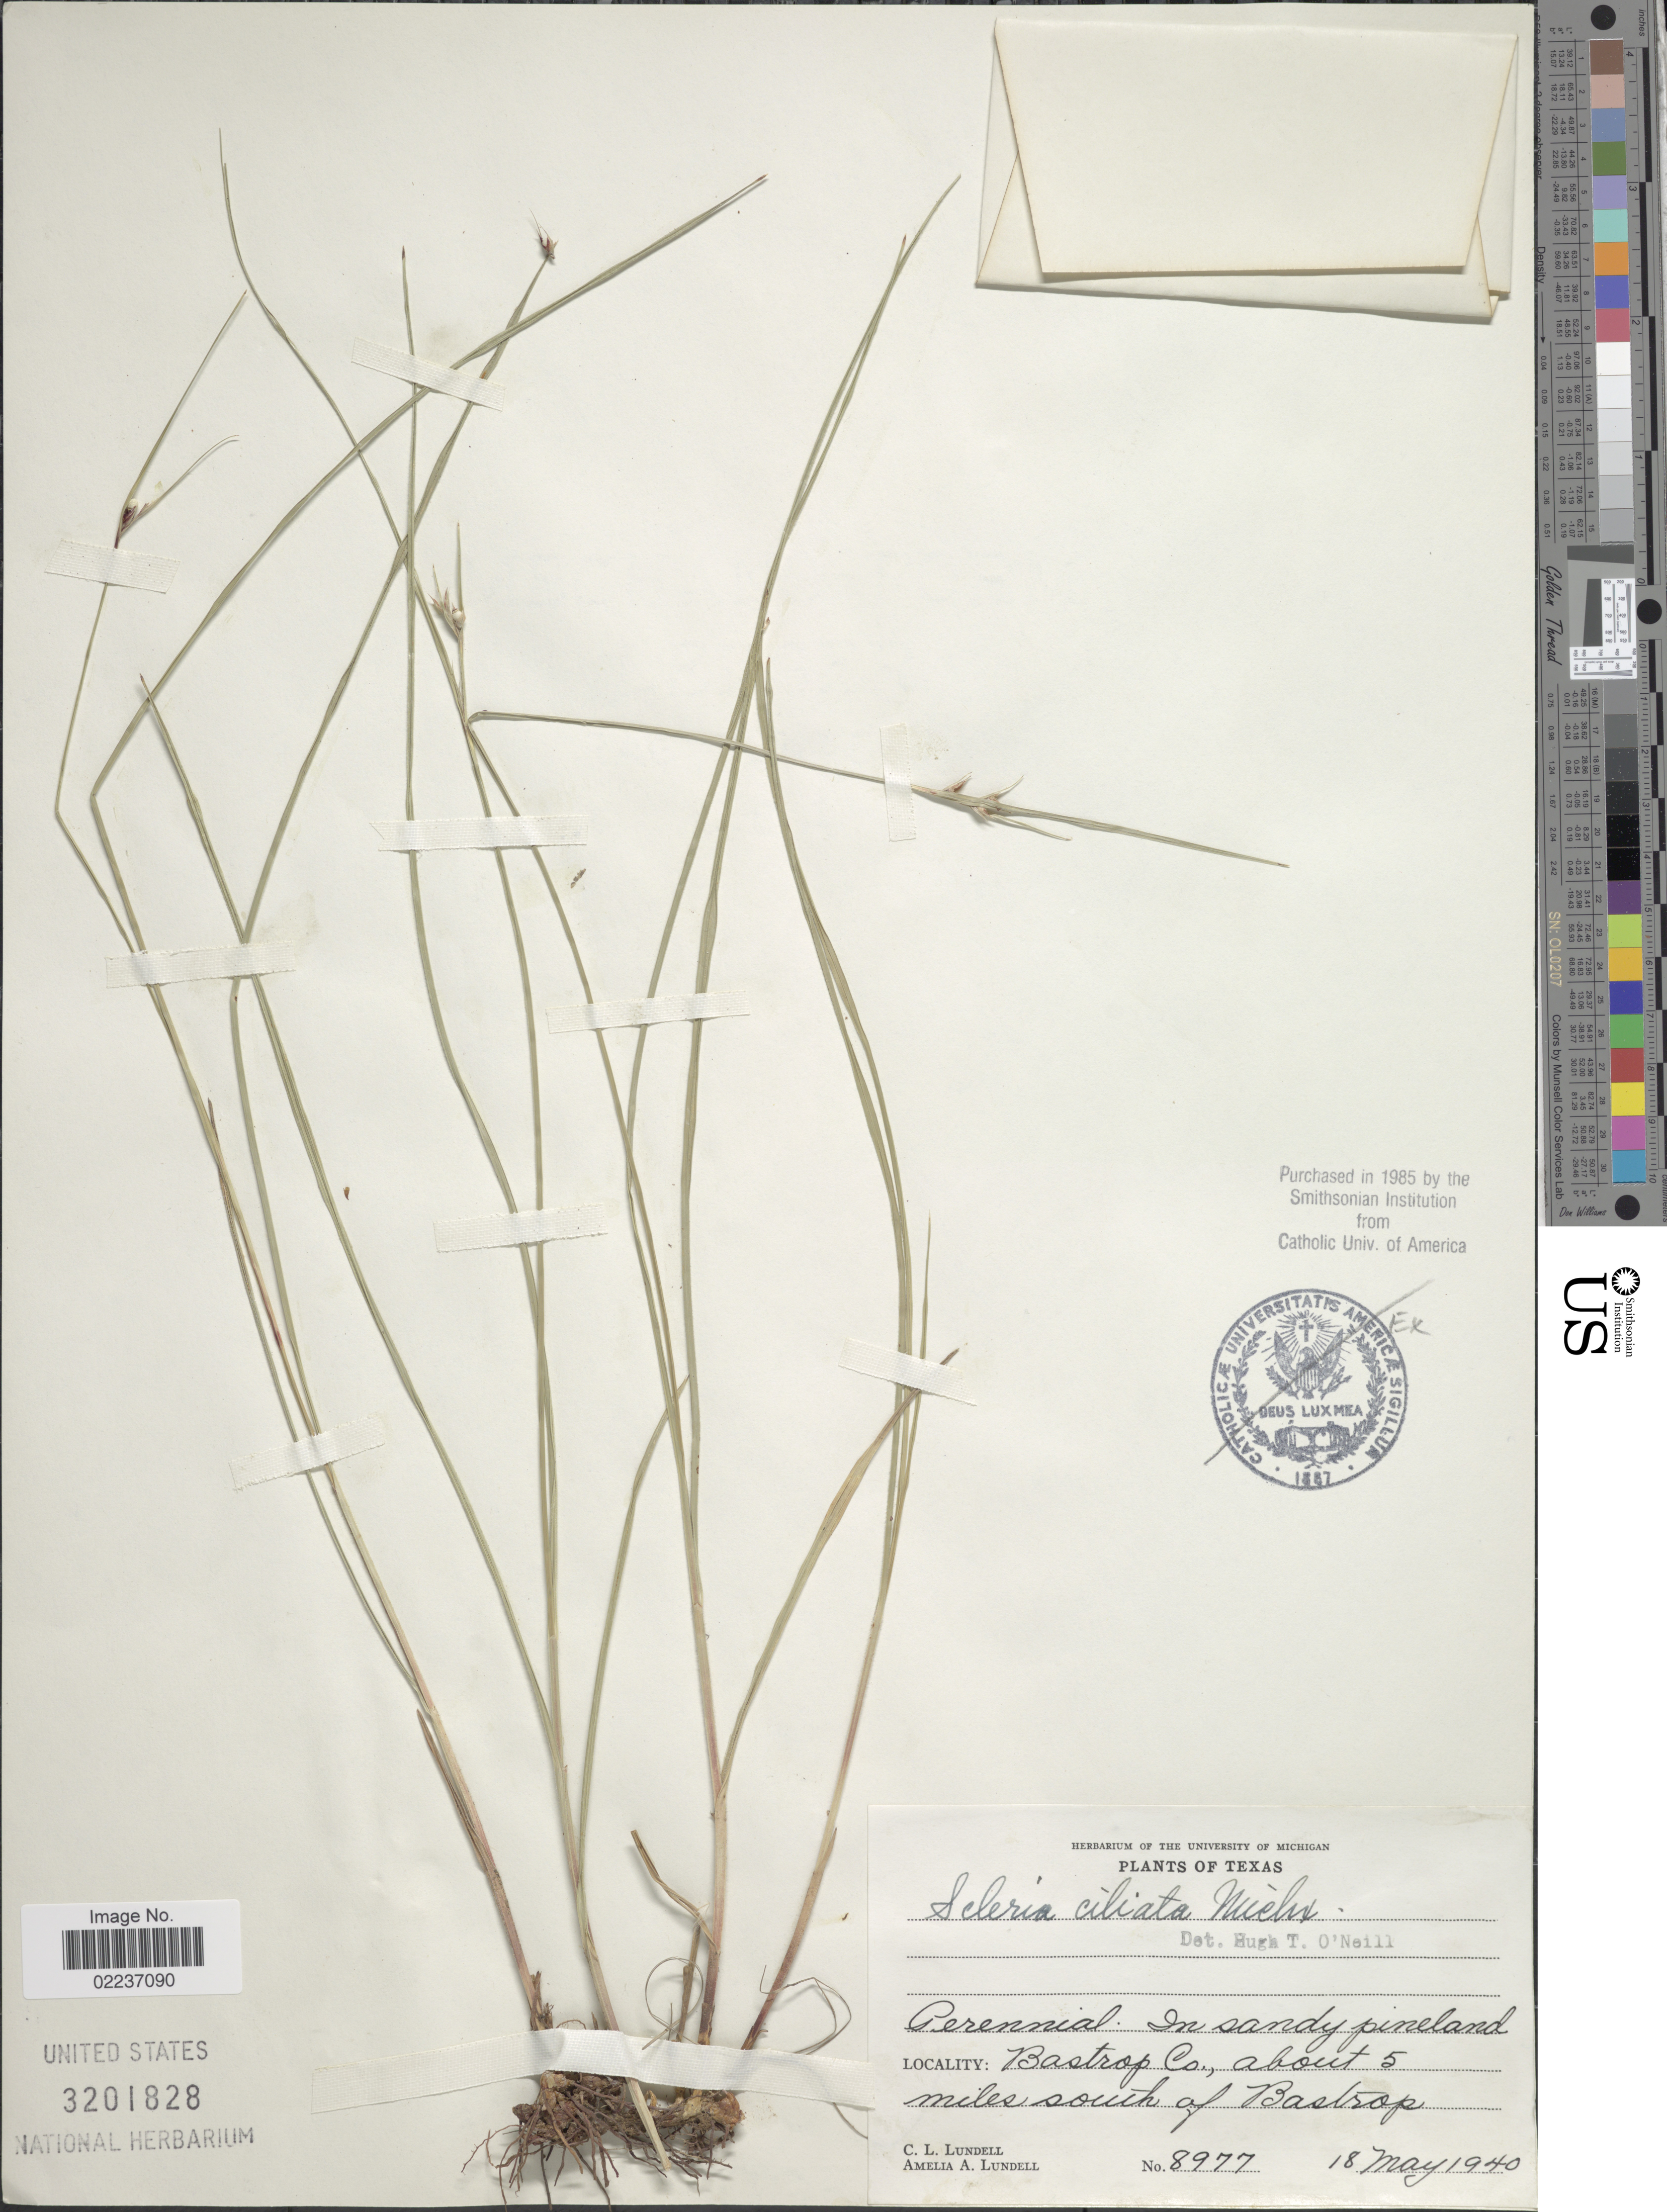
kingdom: Plantae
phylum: Tracheophyta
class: Liliopsida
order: Poales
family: Cyperaceae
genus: Scleria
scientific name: Scleria ciliata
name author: Michx.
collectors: C. L. Lundell & A. A. Lundell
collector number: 8977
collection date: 1940-05-18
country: United States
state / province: Texas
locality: Bastrop Co., about 5 miles south of Bastrop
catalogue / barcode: US 3201828